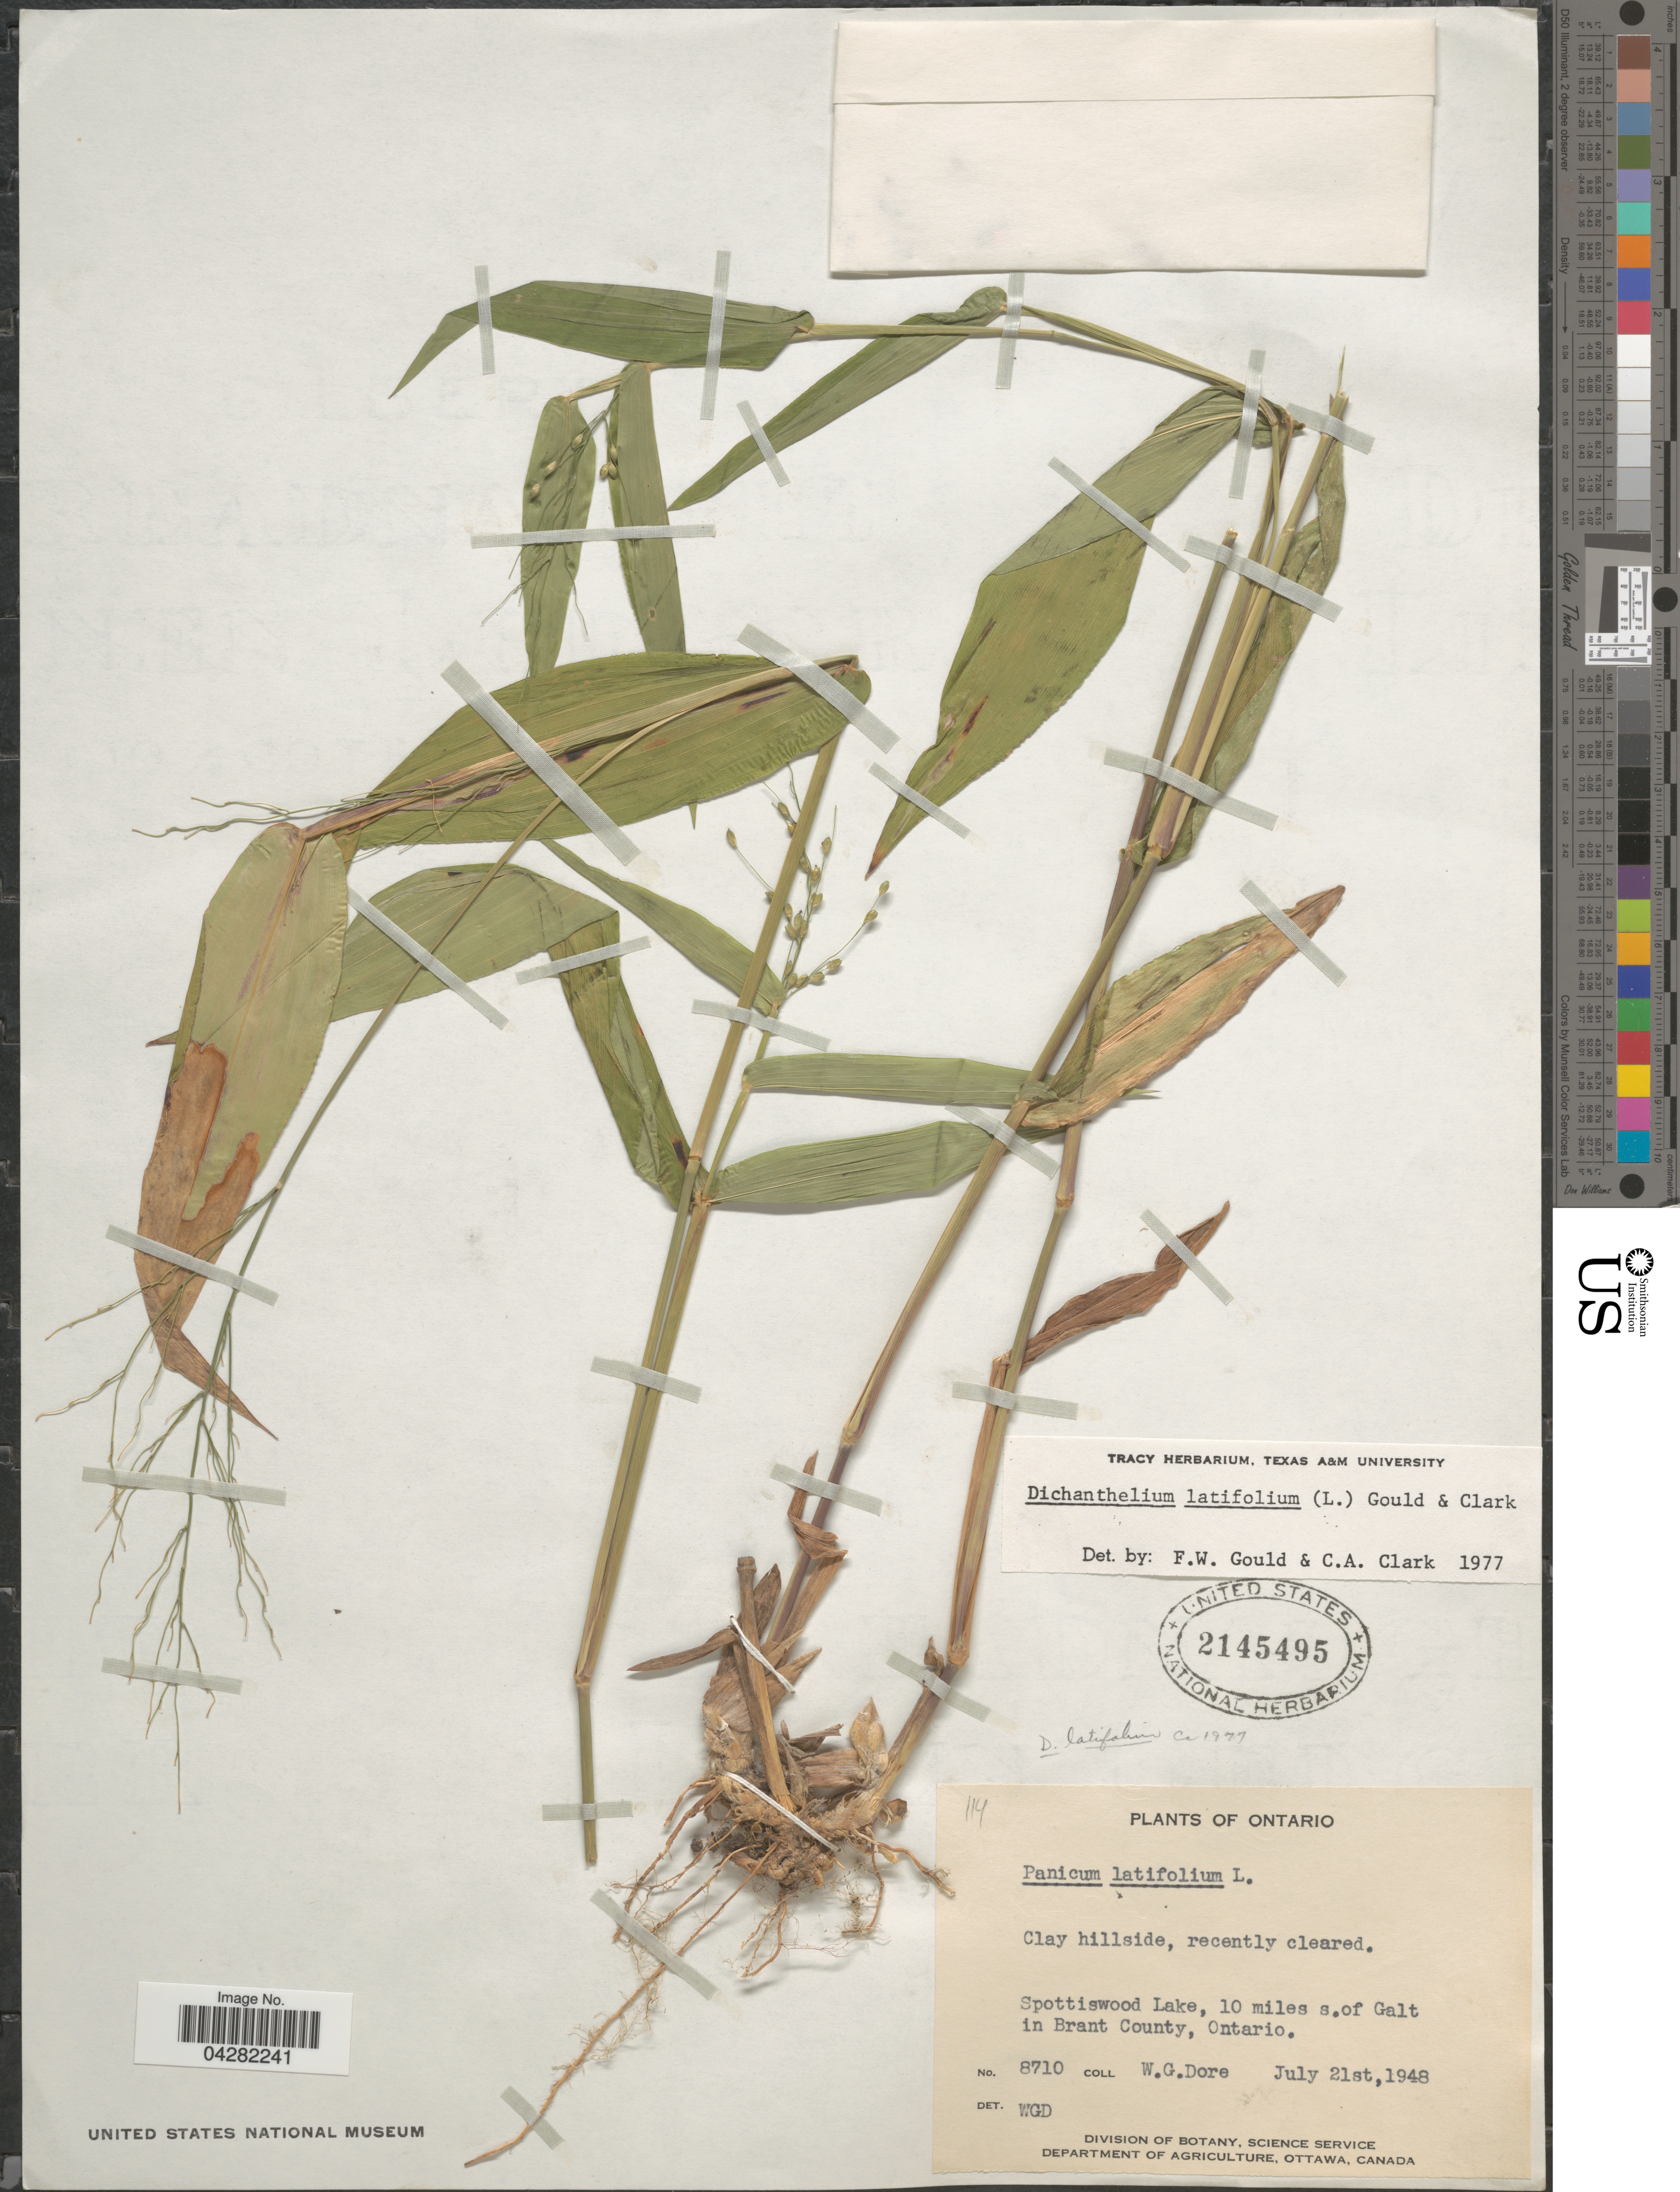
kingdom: Plantae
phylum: Tracheophyta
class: Liliopsida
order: Poales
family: Poaceae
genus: Dichanthelium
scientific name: Dichanthelium laxiflorum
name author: (Lam.) Gould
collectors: W. Dore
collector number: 8710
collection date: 1948-07-21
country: Canada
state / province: Ontario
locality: Clay hillside, recently cleared. Spottiswood Lake, 10 miles s.of Galt in Brant County.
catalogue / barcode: US 2145495